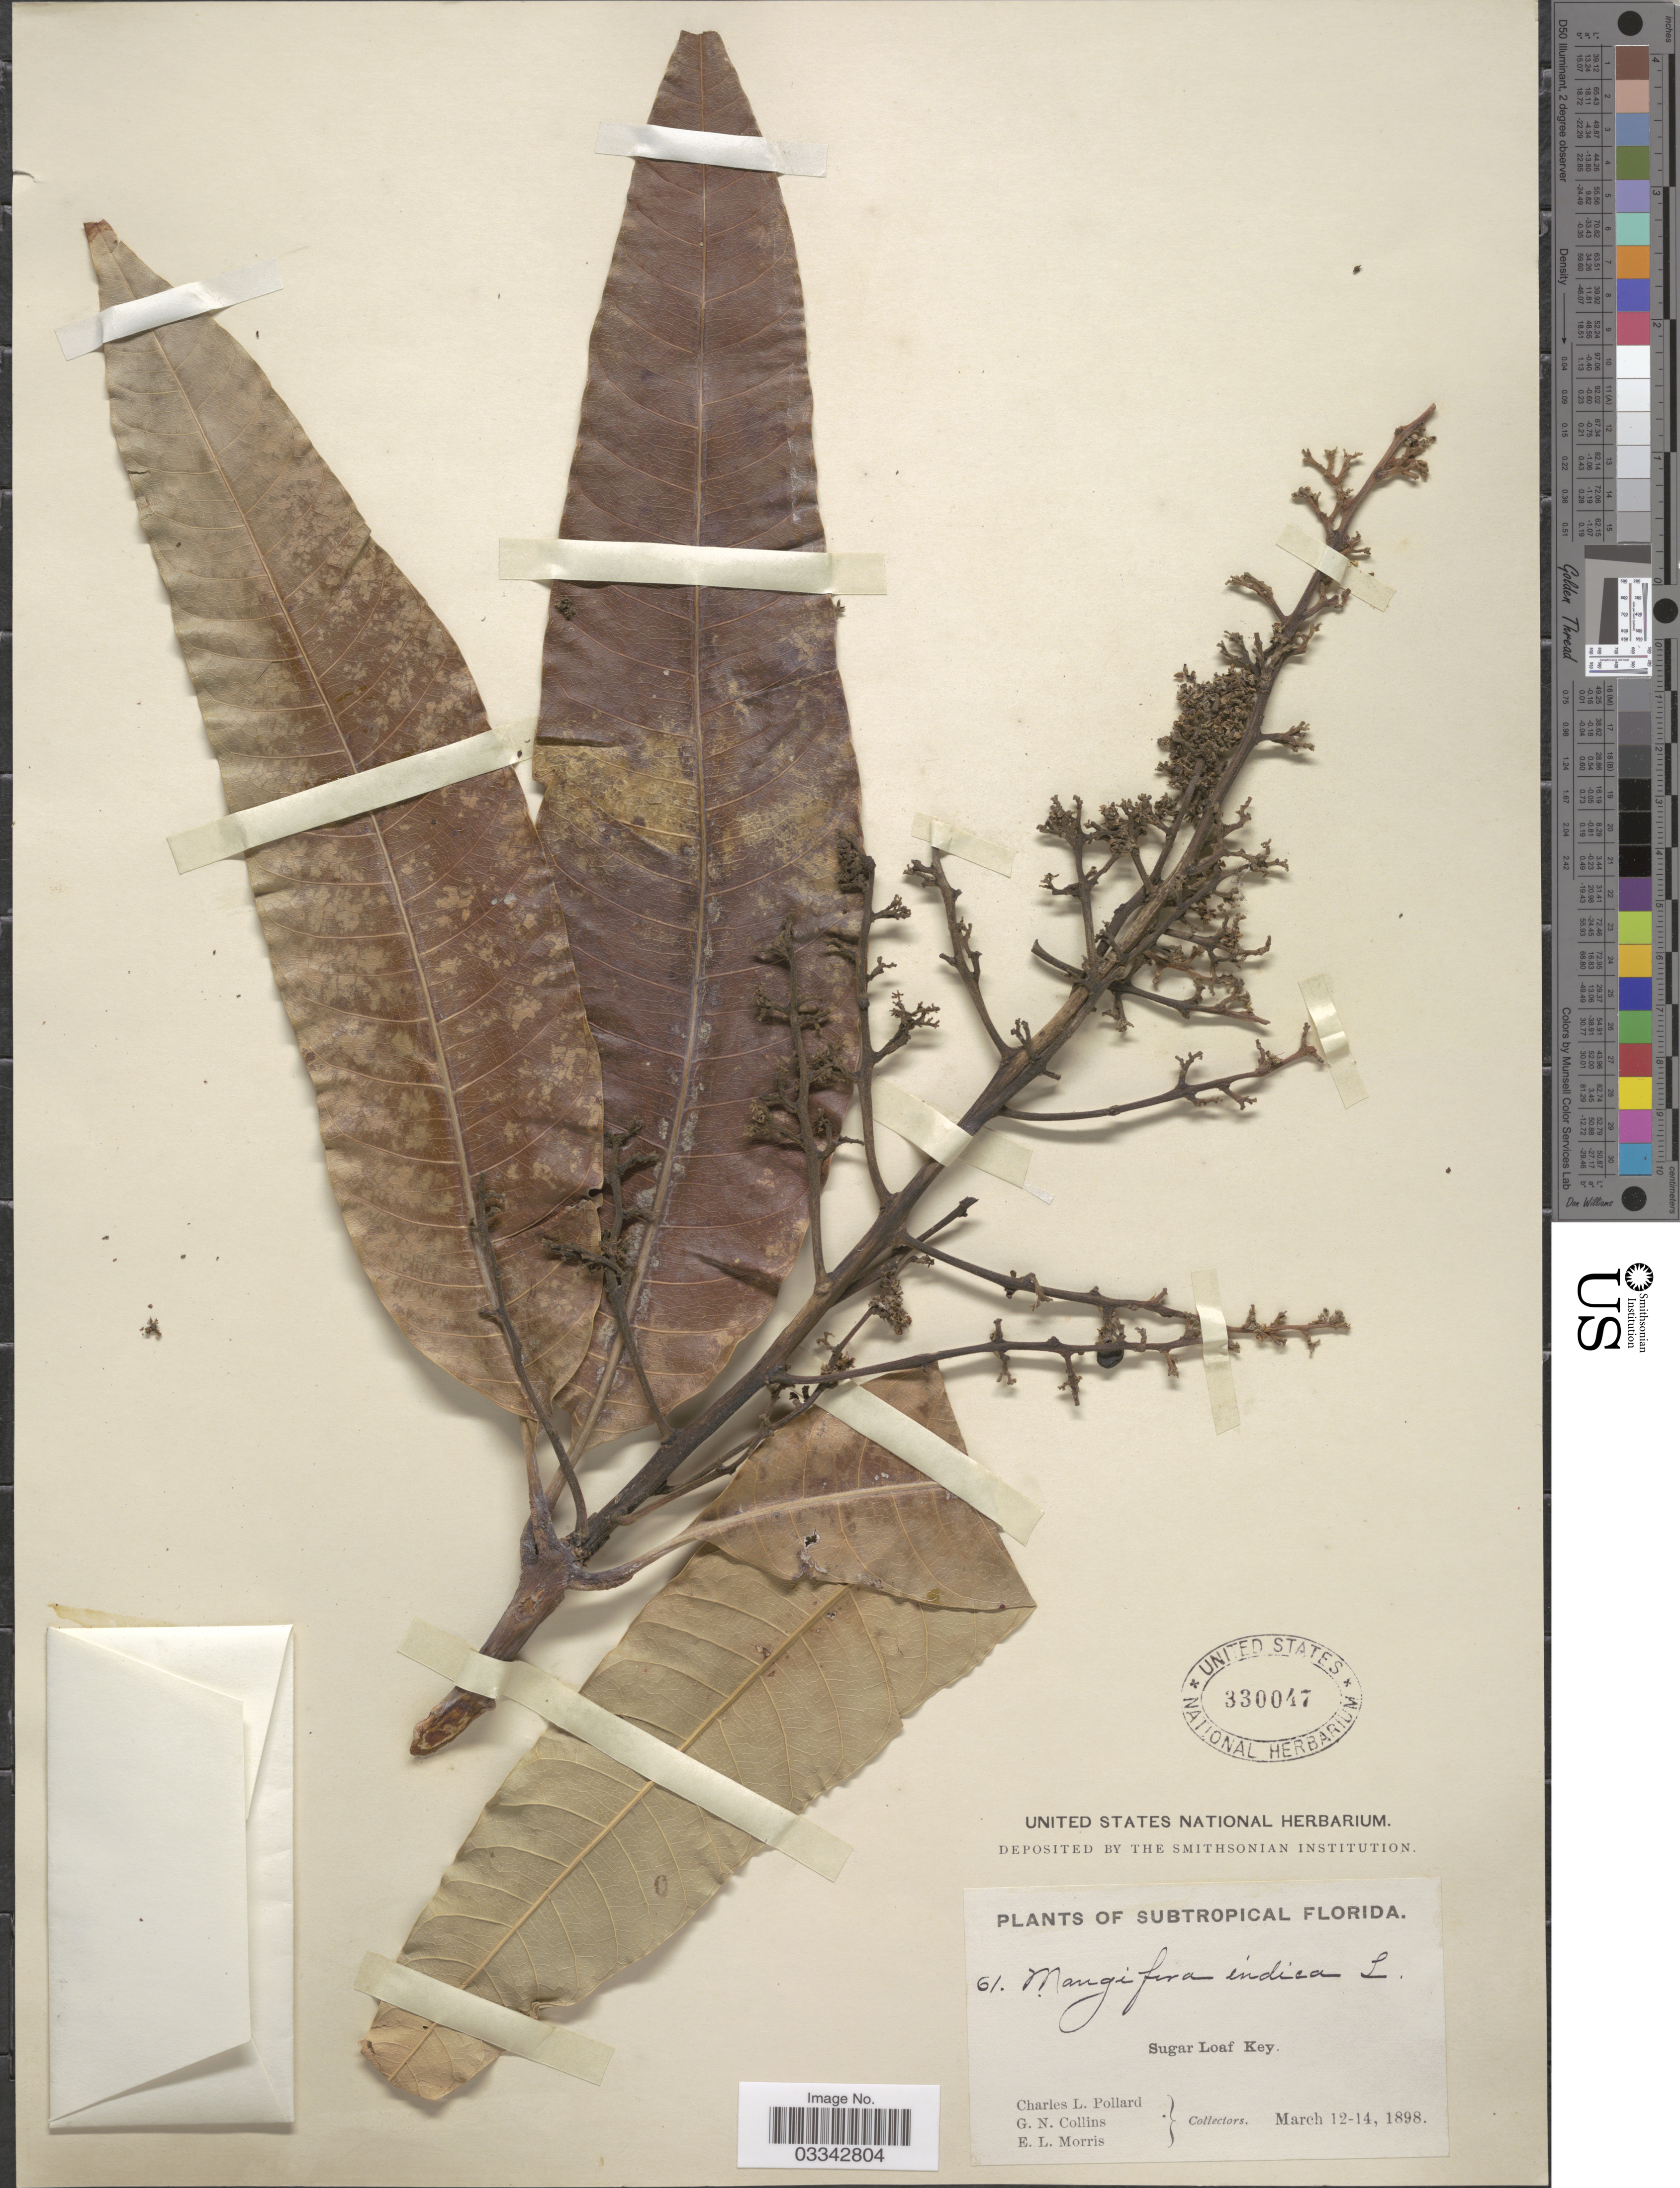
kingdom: Plantae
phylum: Tracheophyta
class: Magnoliopsida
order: Sapindales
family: Anacardiaceae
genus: Mangifera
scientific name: Mangifera indica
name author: L.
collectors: C. L. Pollard, G. Collins & E. Morris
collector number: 61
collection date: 1898-03-12/1898-03-14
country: United States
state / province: Florida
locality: Subtropical Florida. Sugar Loaf Key.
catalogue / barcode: US 330047